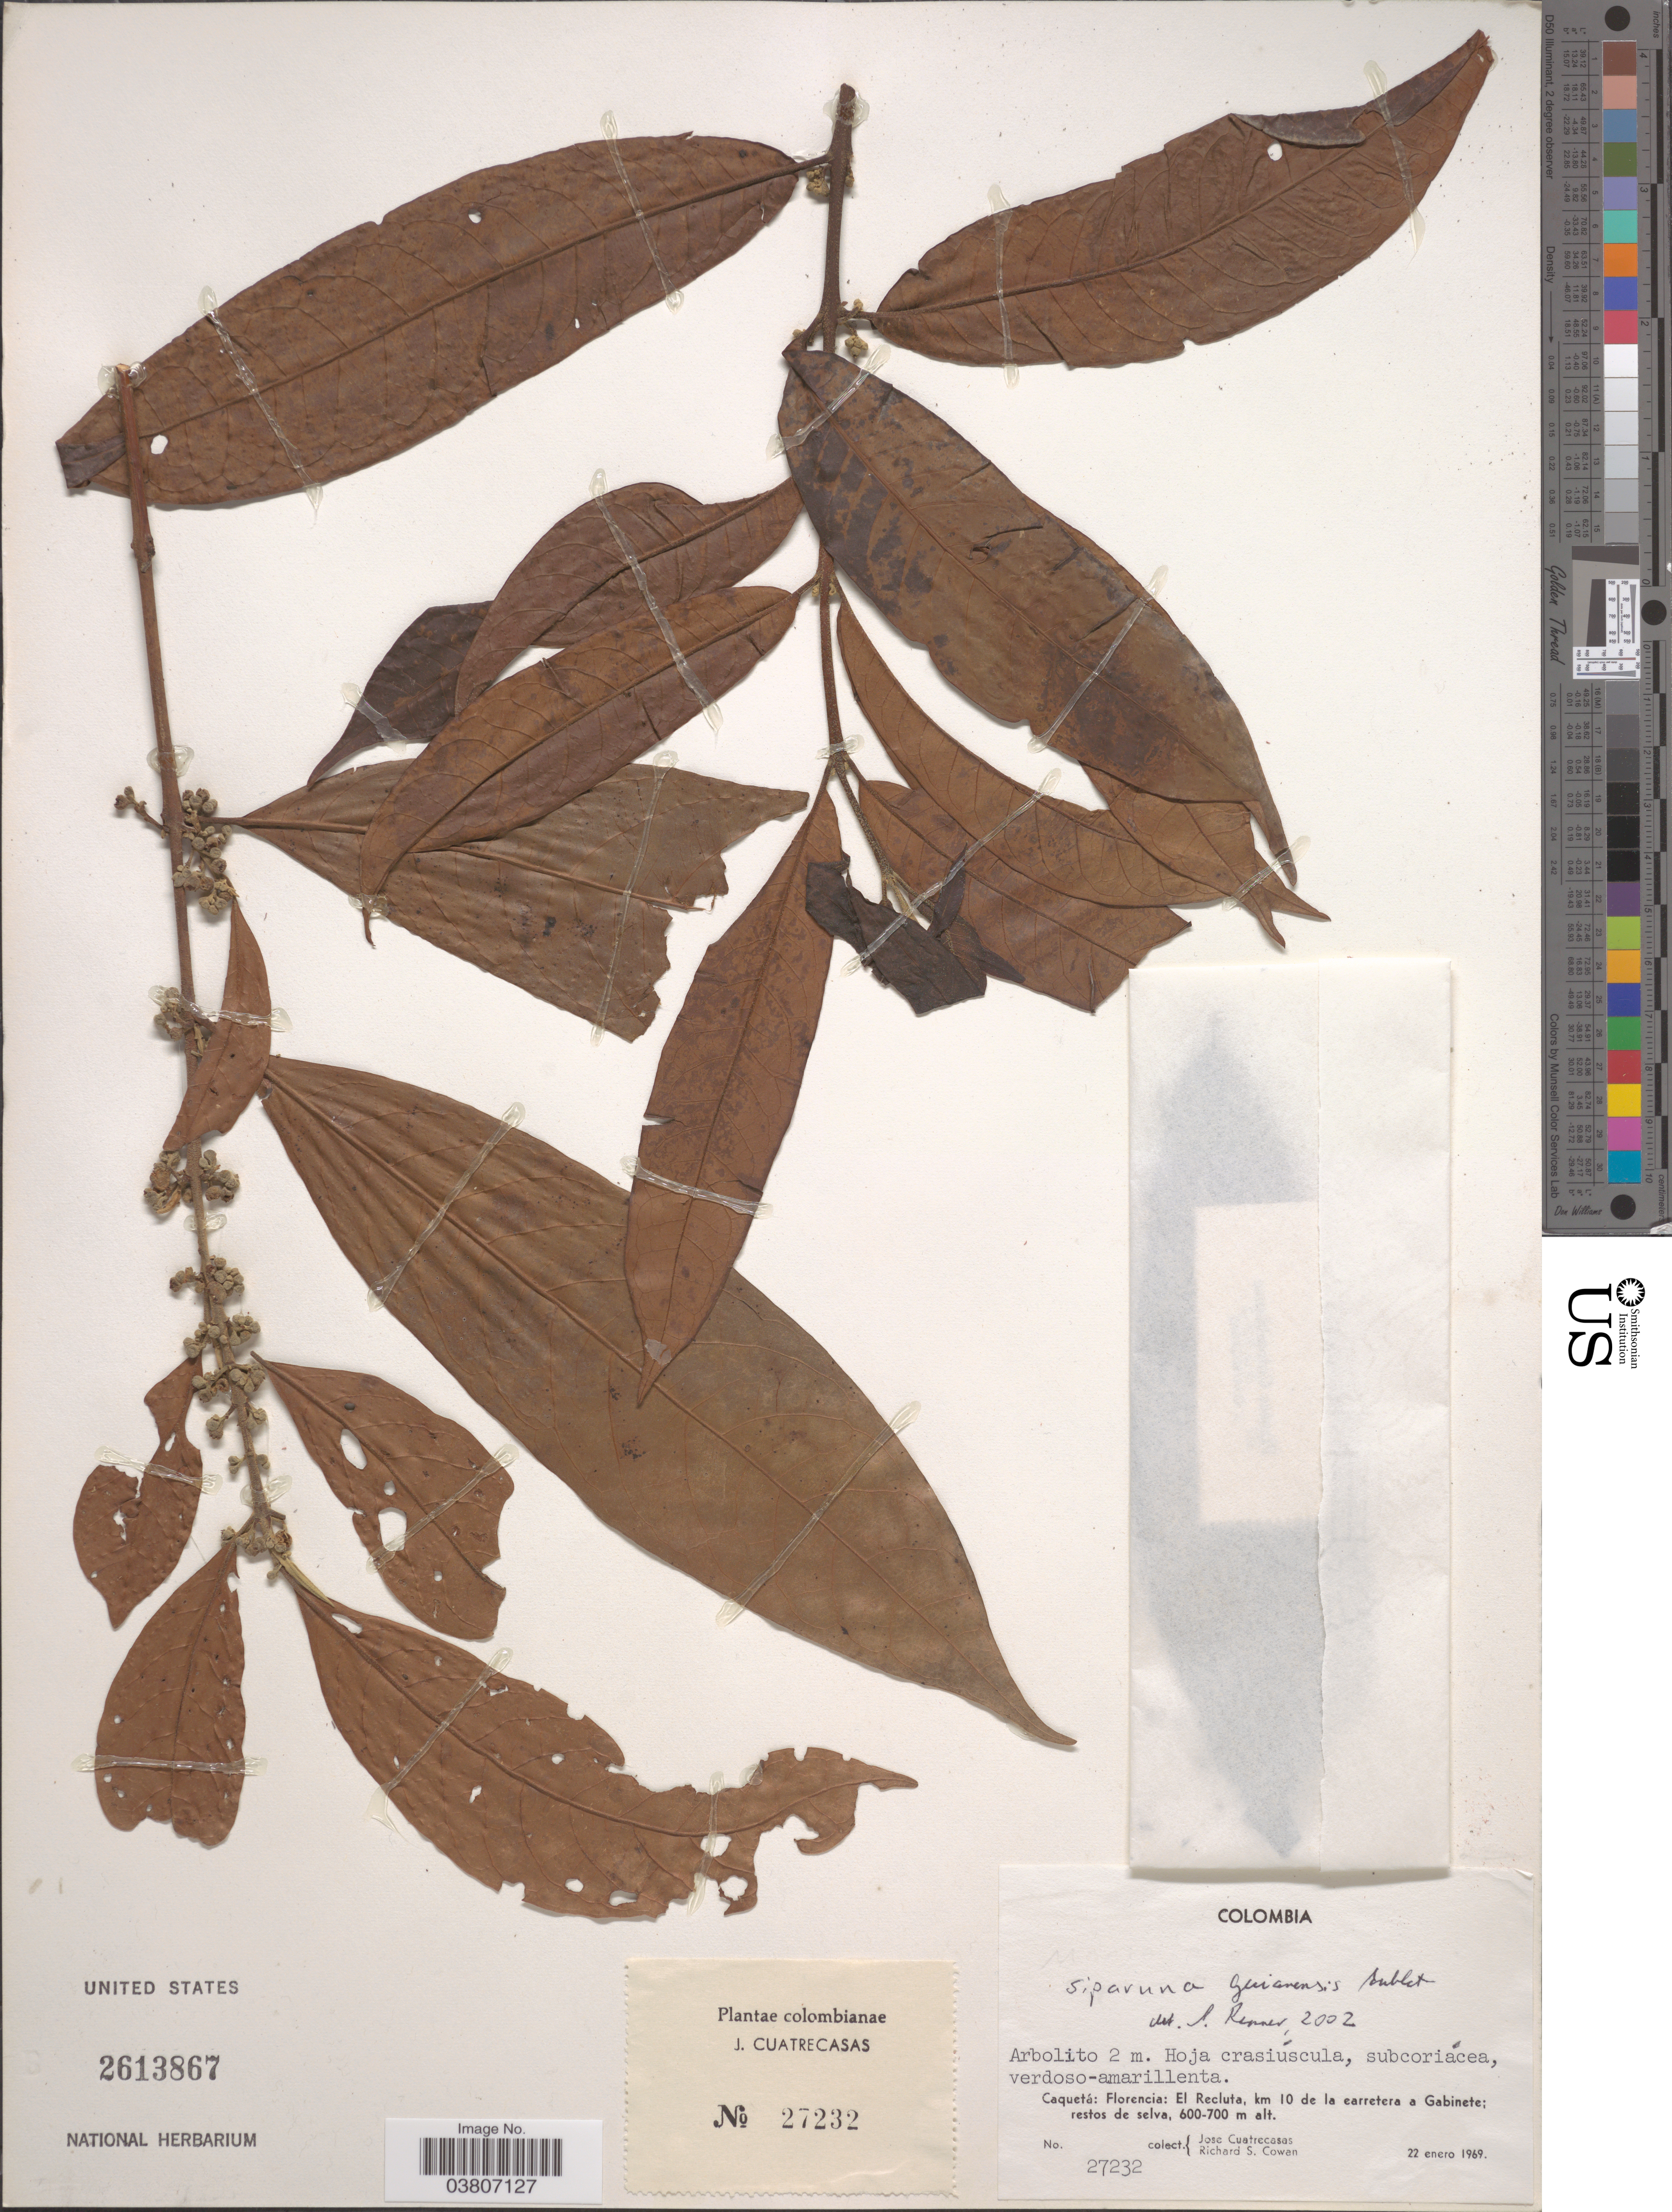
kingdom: Plantae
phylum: Tracheophyta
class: Magnoliopsida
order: Laurales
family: Siparunaceae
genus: Siparuna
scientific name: Siparuna guianensis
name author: Aubl.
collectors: J. Cuatrecasas & R. S. Cowan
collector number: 27232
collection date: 1969-01-22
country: Colombia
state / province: Caquetá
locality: Florencia: El Recluta, km 10 de la carretera a Gabinete; restos de selva.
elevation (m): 600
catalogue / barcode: US 2613867